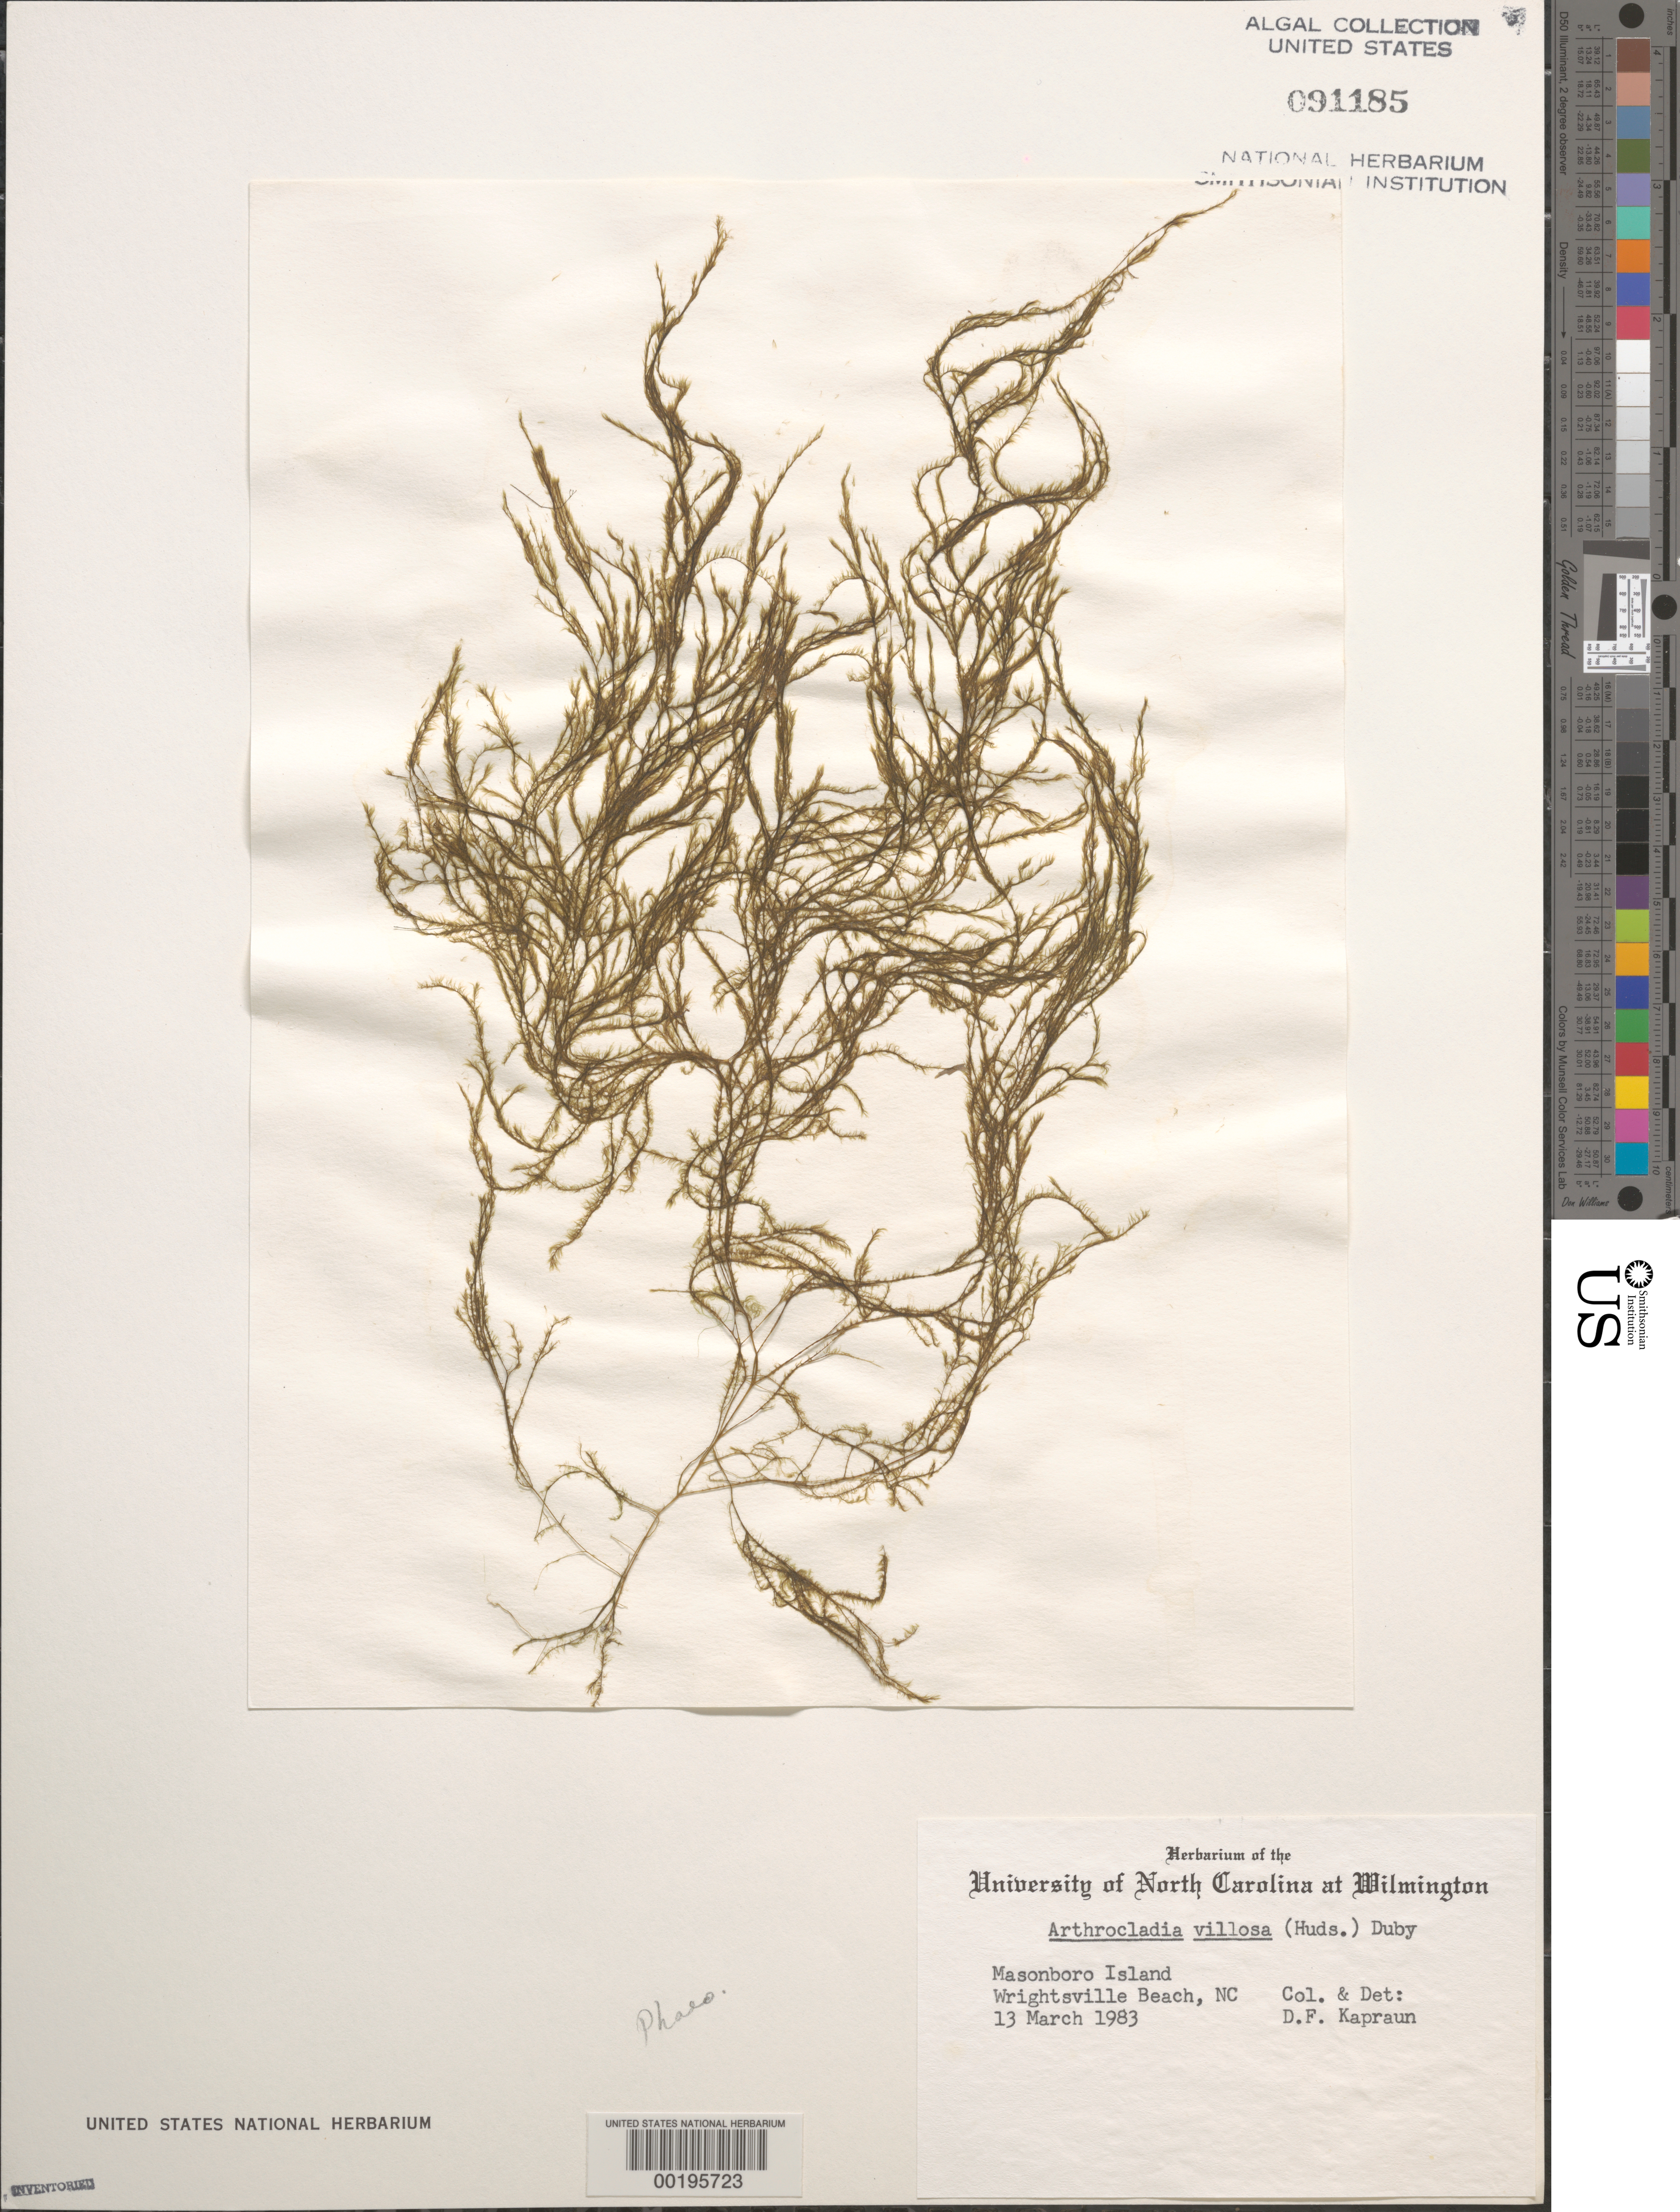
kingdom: Chromista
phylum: Ochrophyta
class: Phaeophyceae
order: Desmarestiales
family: Arthrocladiaceae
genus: Arthrocladia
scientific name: Arthrocladia villosa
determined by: Kapraun, D. F.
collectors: D. F. Kapraun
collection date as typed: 13 Mar 1983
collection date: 1983-03-13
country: United States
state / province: North Carolina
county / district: New Hanover County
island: Masonboro Island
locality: Wrightsville Beach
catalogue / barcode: US 91185